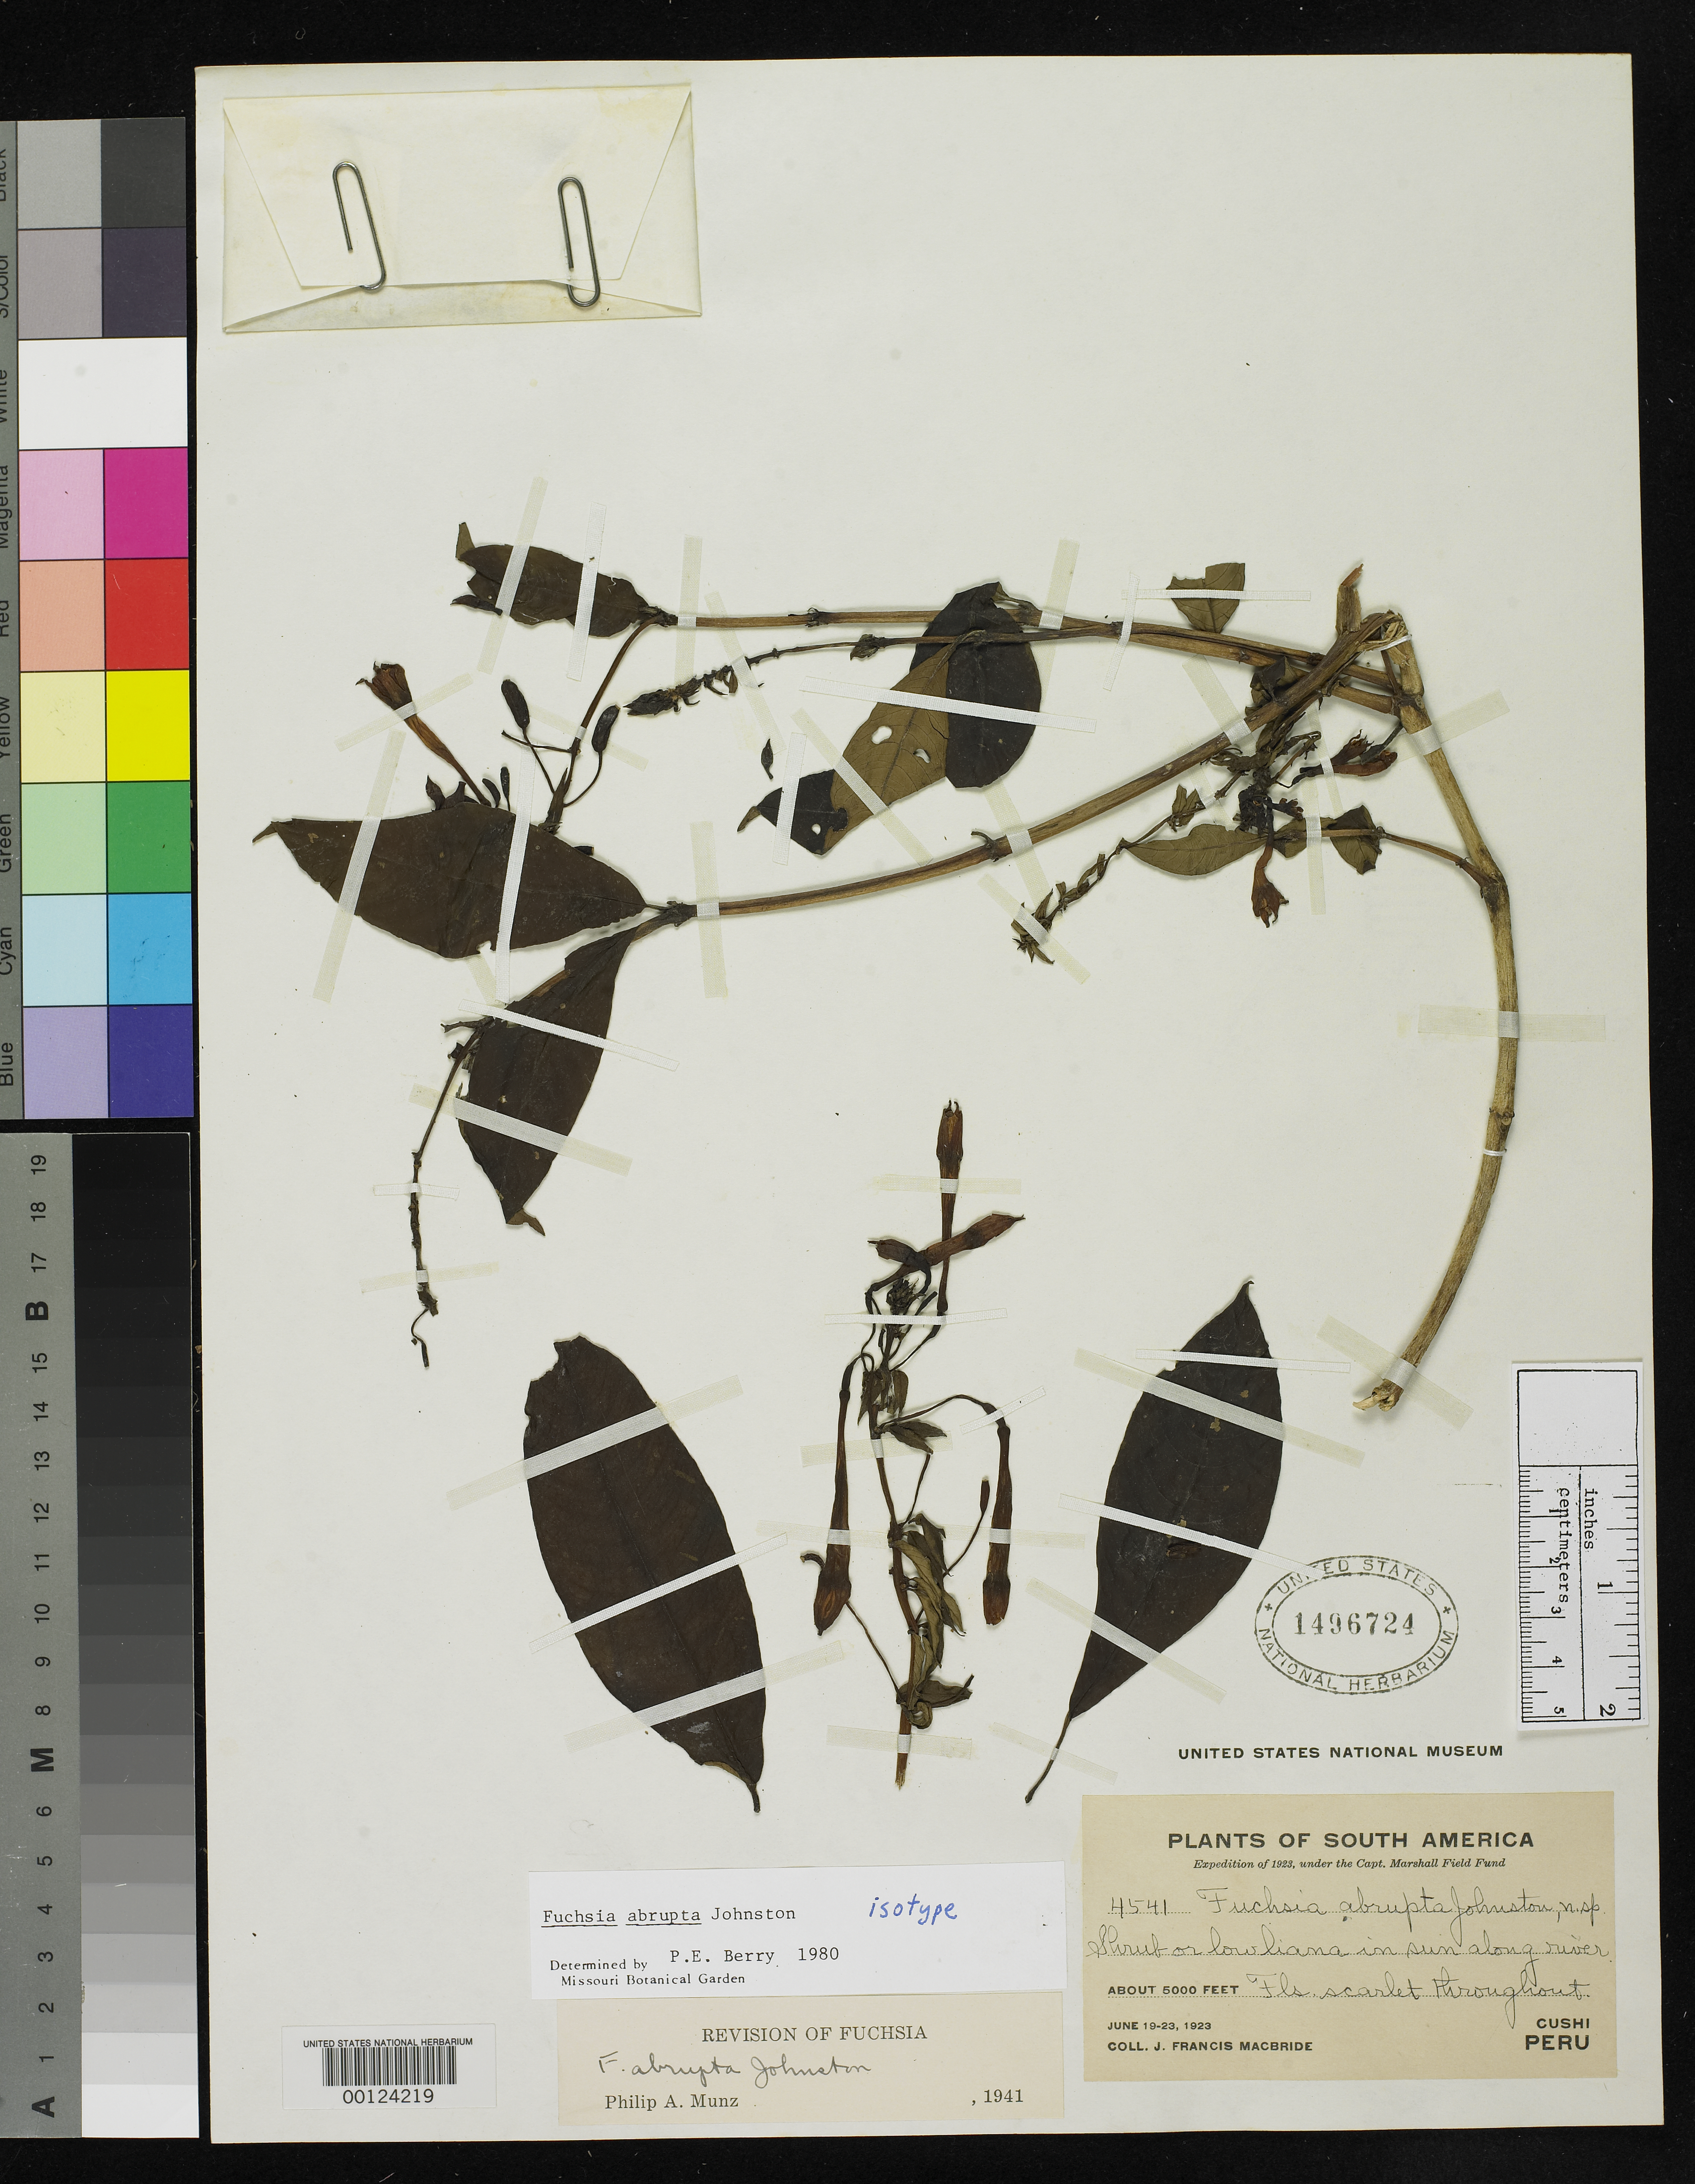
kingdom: Plantae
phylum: Tracheophyta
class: Magnoliopsida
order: Myrtales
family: Onagraceae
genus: Fuchsia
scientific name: Fuchsia abrupta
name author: I.M. Johnst.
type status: Isotype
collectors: J. F. Macbride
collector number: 4541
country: Peru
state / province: Huánuco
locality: Cushi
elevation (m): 1500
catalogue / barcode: US 1496724